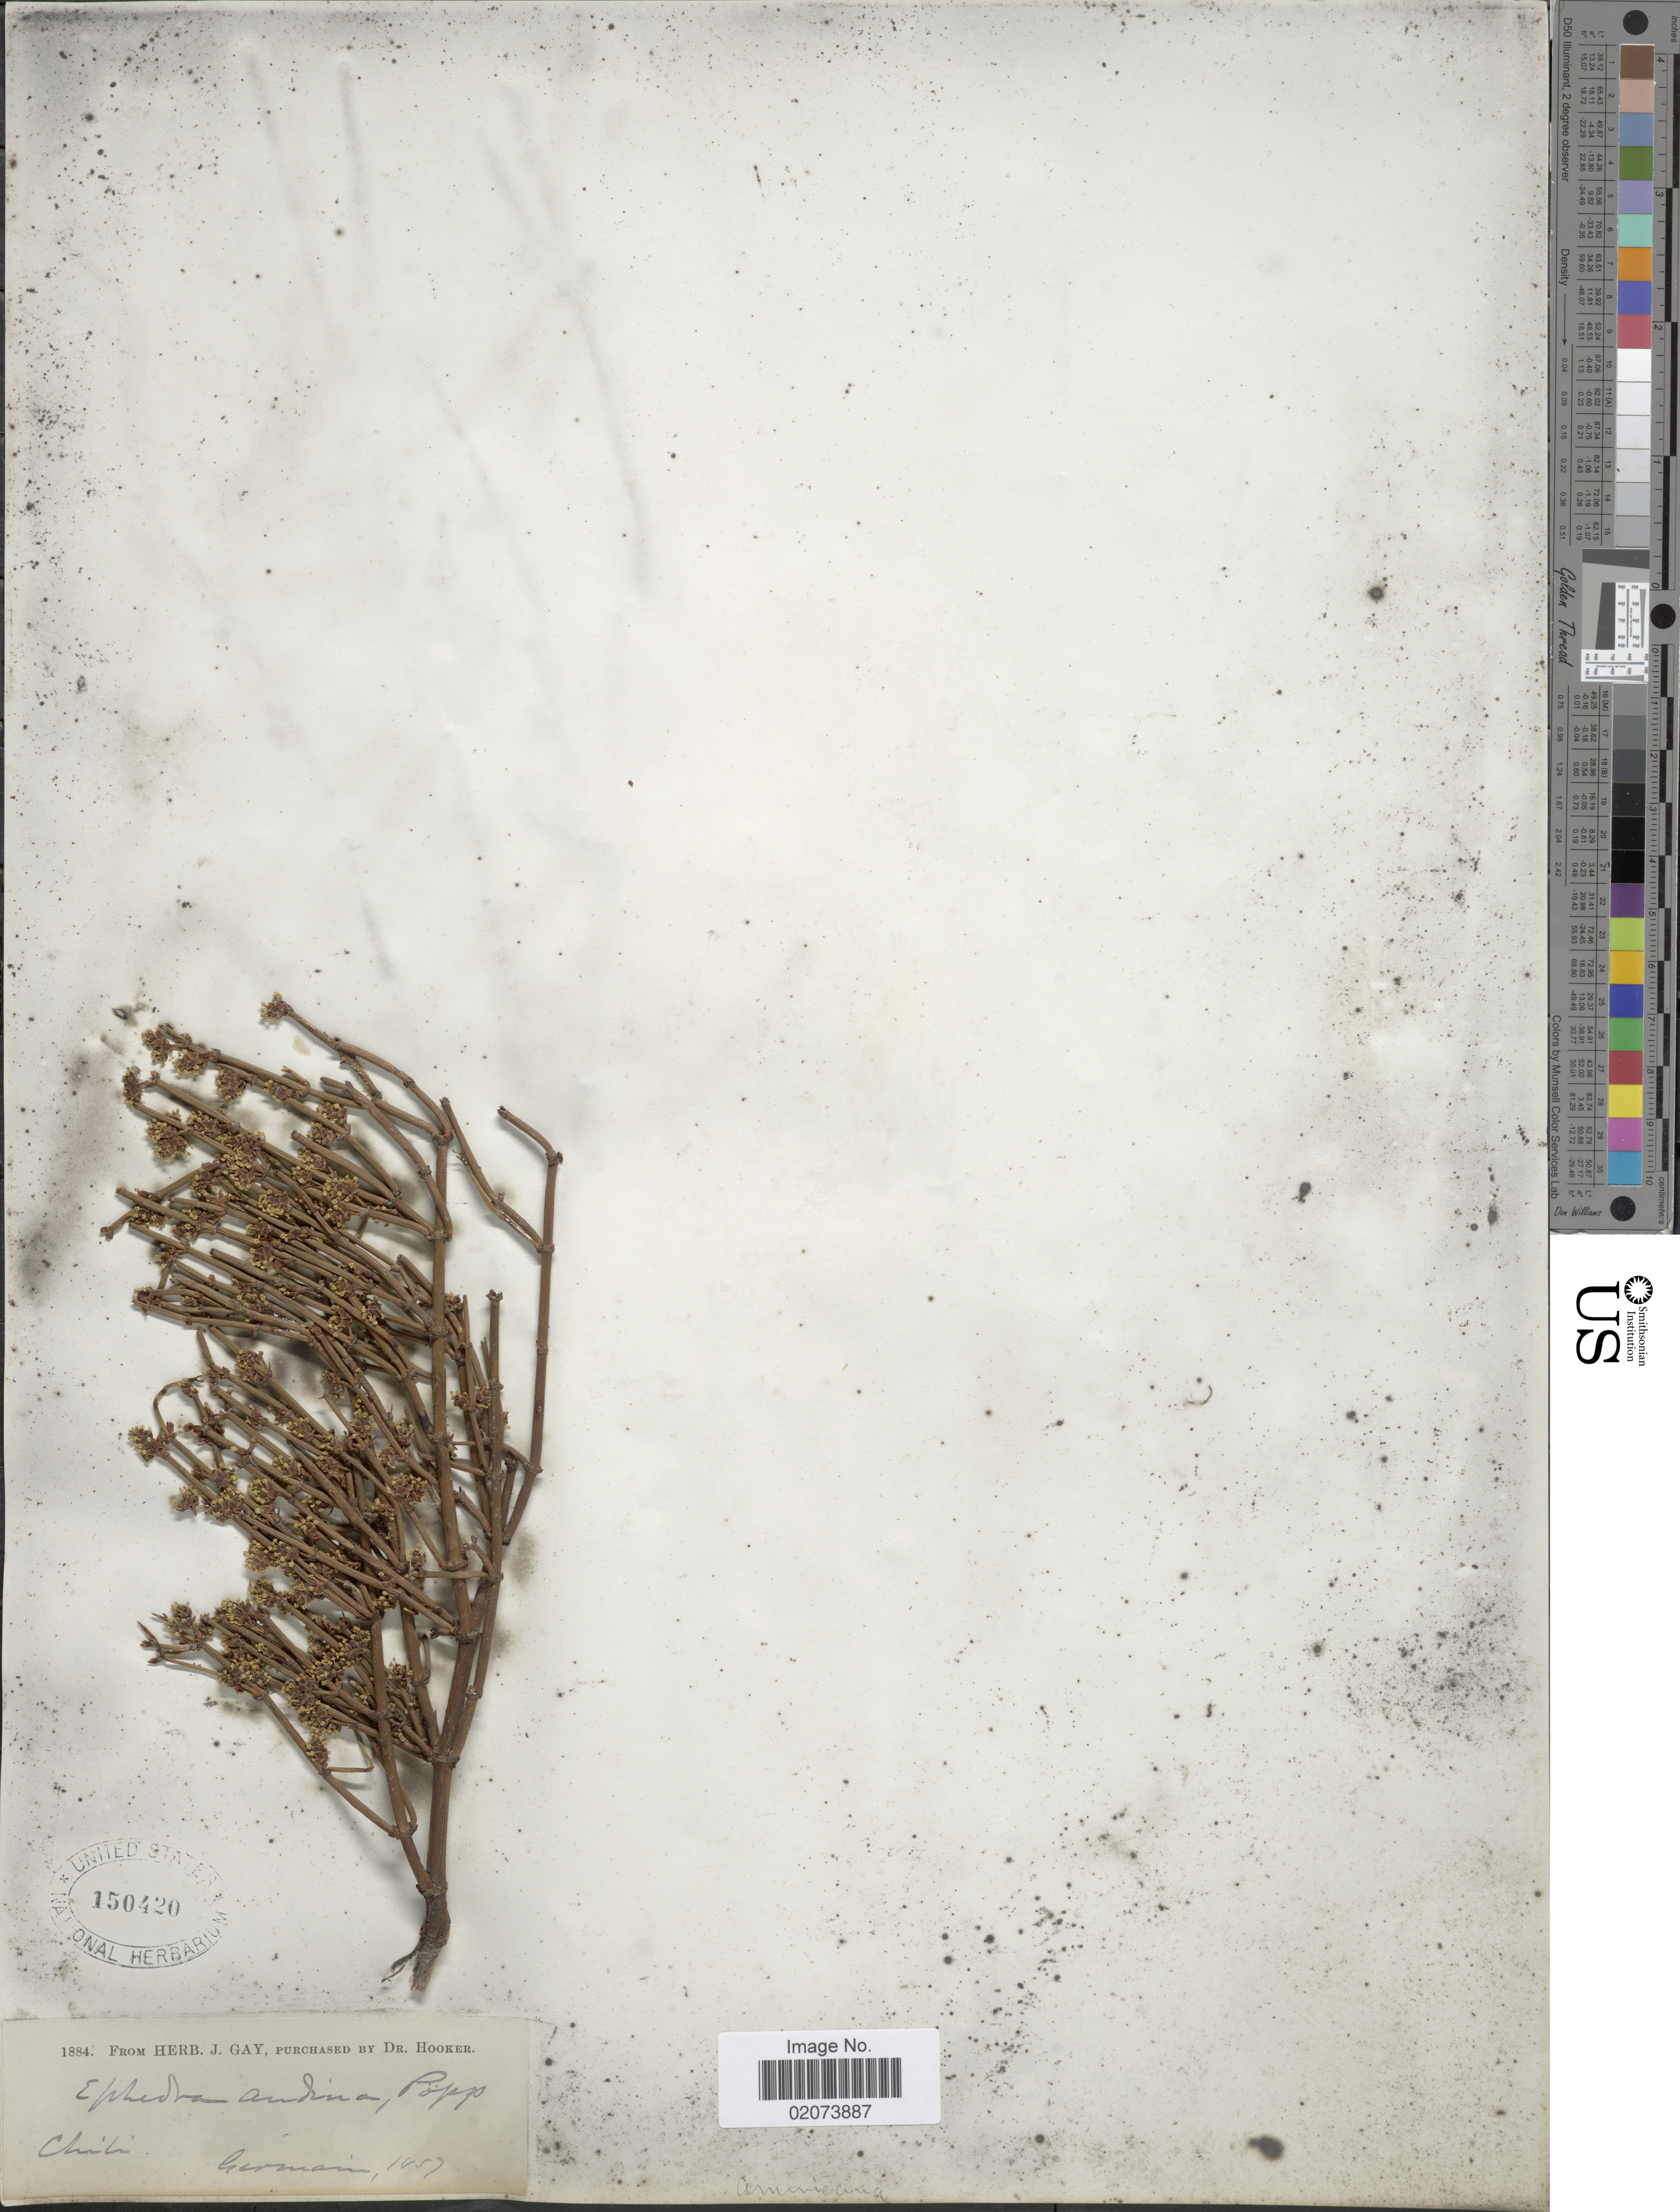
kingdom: Plantae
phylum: Tracheophyta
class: Gnetopsida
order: Ephedrales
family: Ephedraceae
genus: Ephedra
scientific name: Ephedra chilensis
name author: C. Presl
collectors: -. Germain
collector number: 1057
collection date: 1857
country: Chile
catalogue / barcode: US 150420